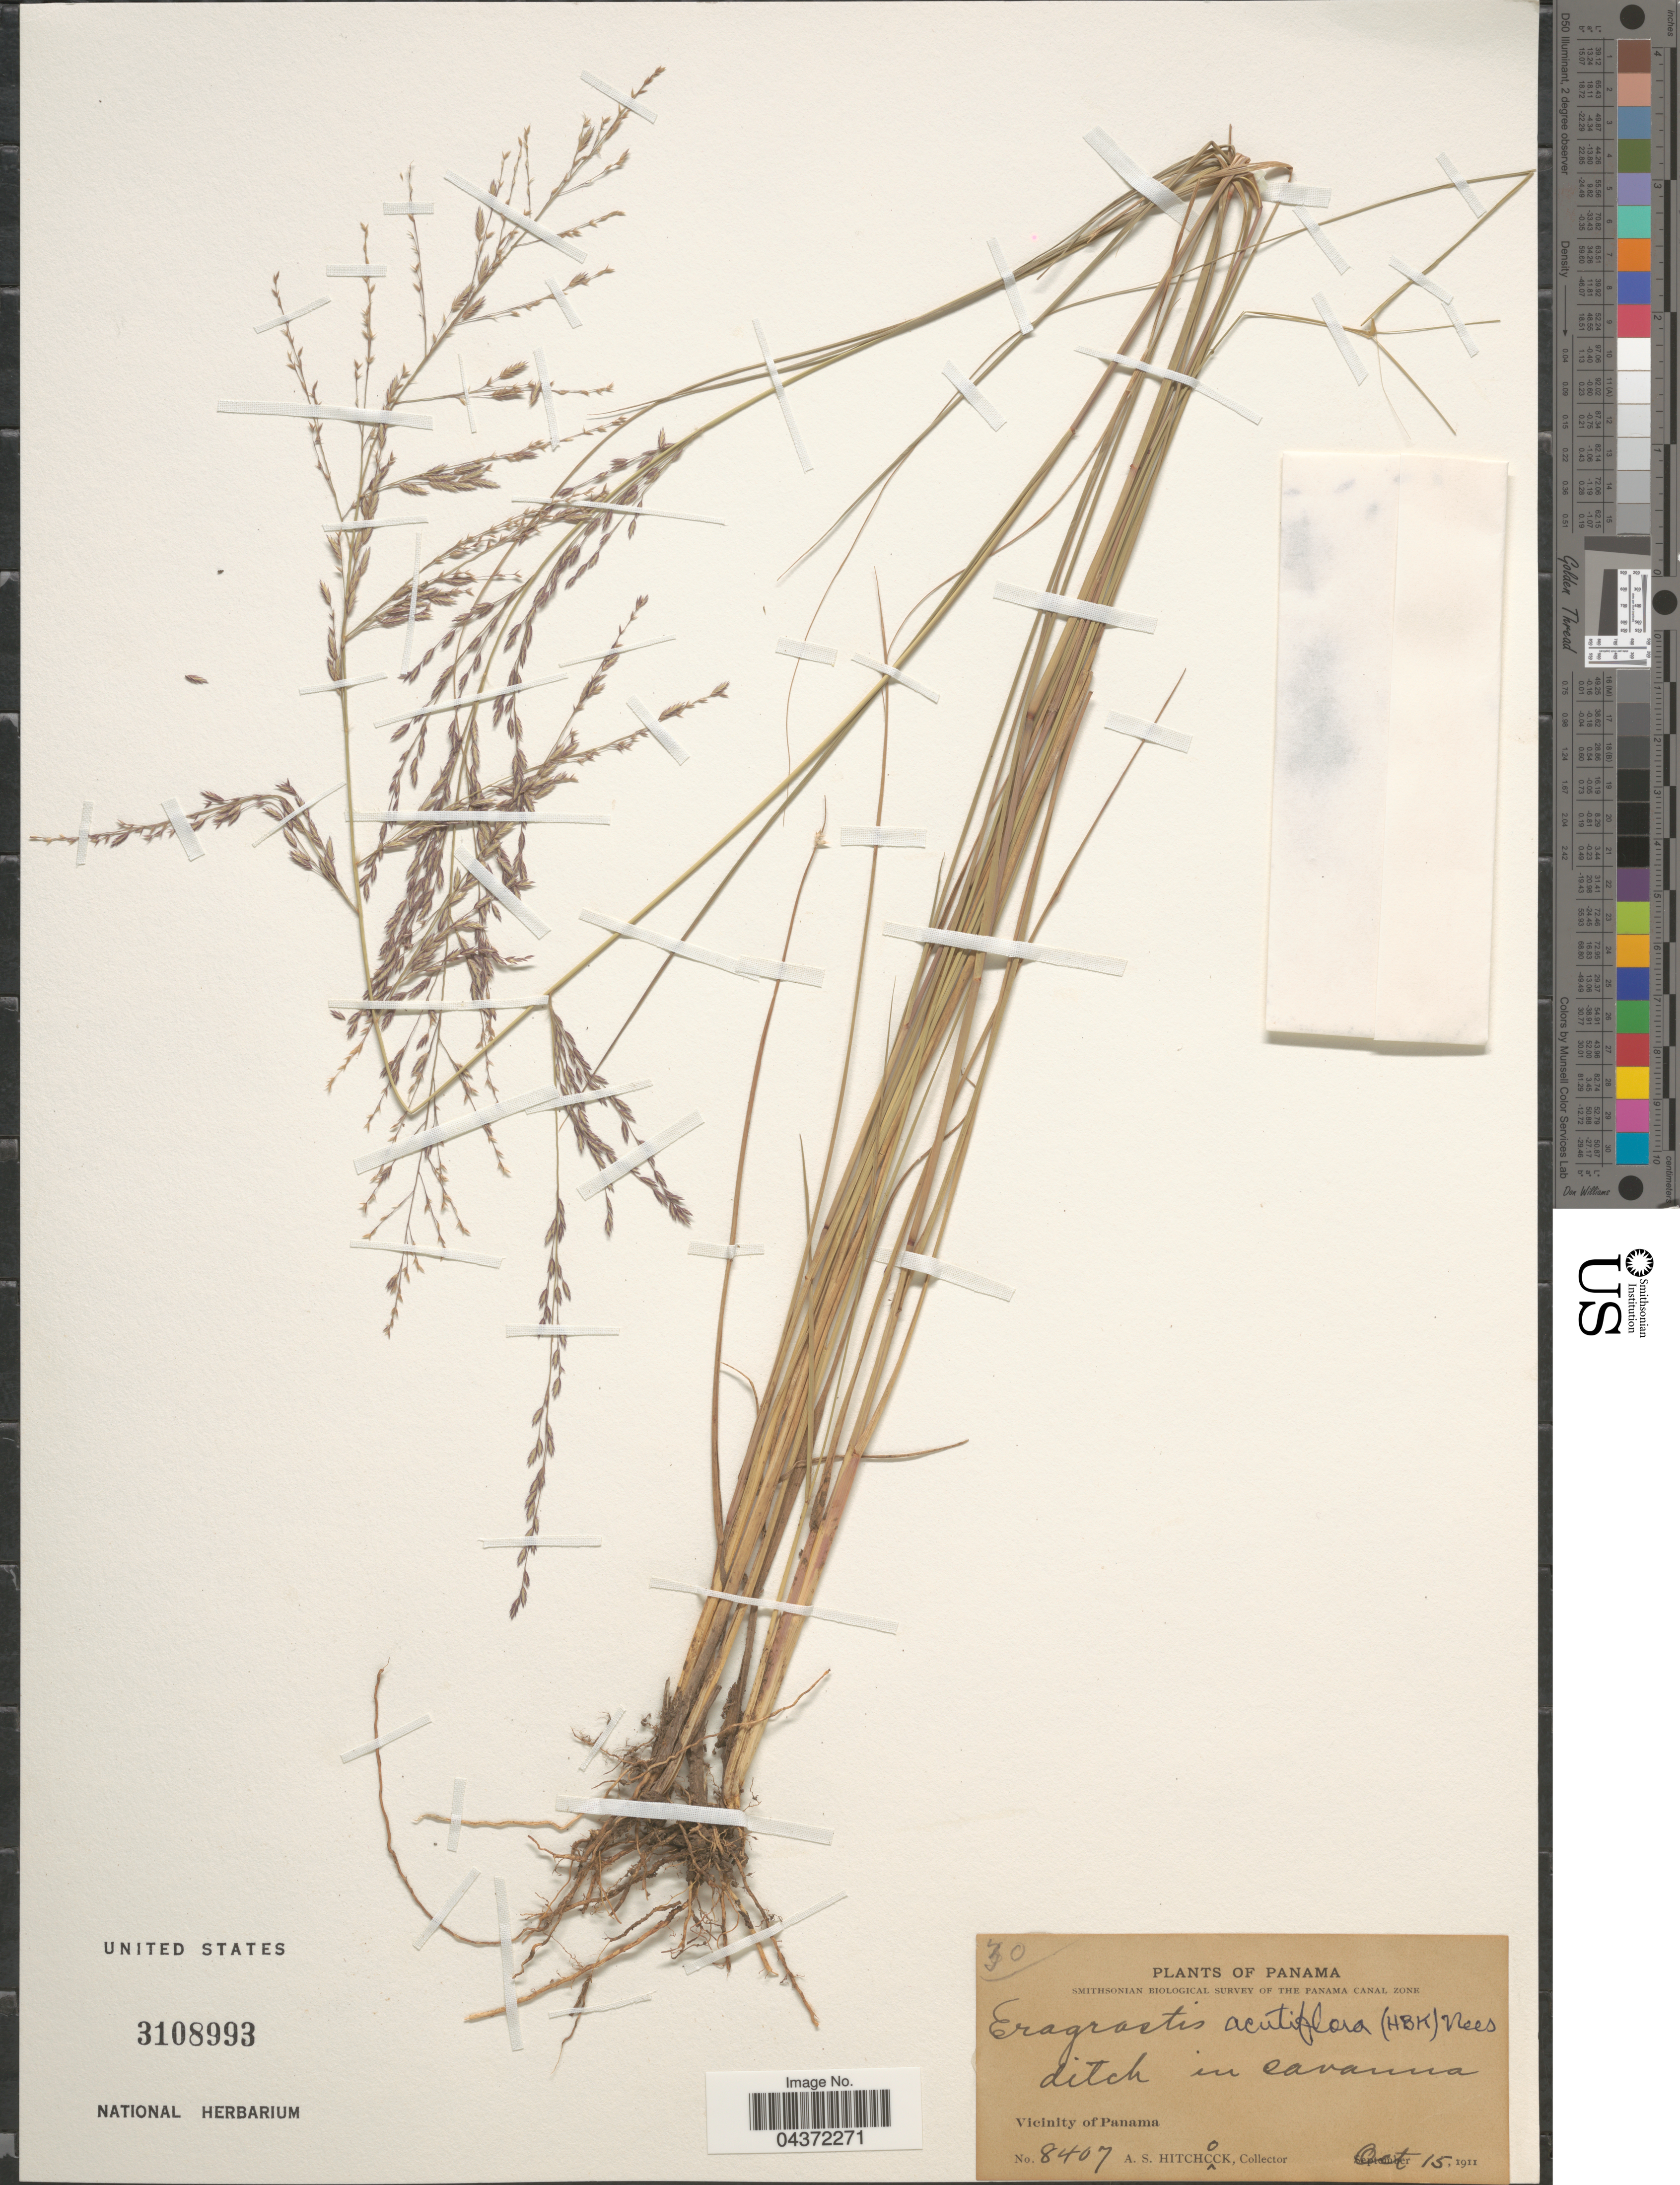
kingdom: Plantae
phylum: Tracheophyta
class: Liliopsida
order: Poales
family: Poaceae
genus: Eragrostis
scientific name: Eragrostis acutiflora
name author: (Kunth) Nees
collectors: A. S. Hitchcock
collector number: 8407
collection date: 1911-10-15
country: Panama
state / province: Panamá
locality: Smithsonian Biological Survey of the Panama Canal Zone. Vicinity of Panama.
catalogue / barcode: US 3108993